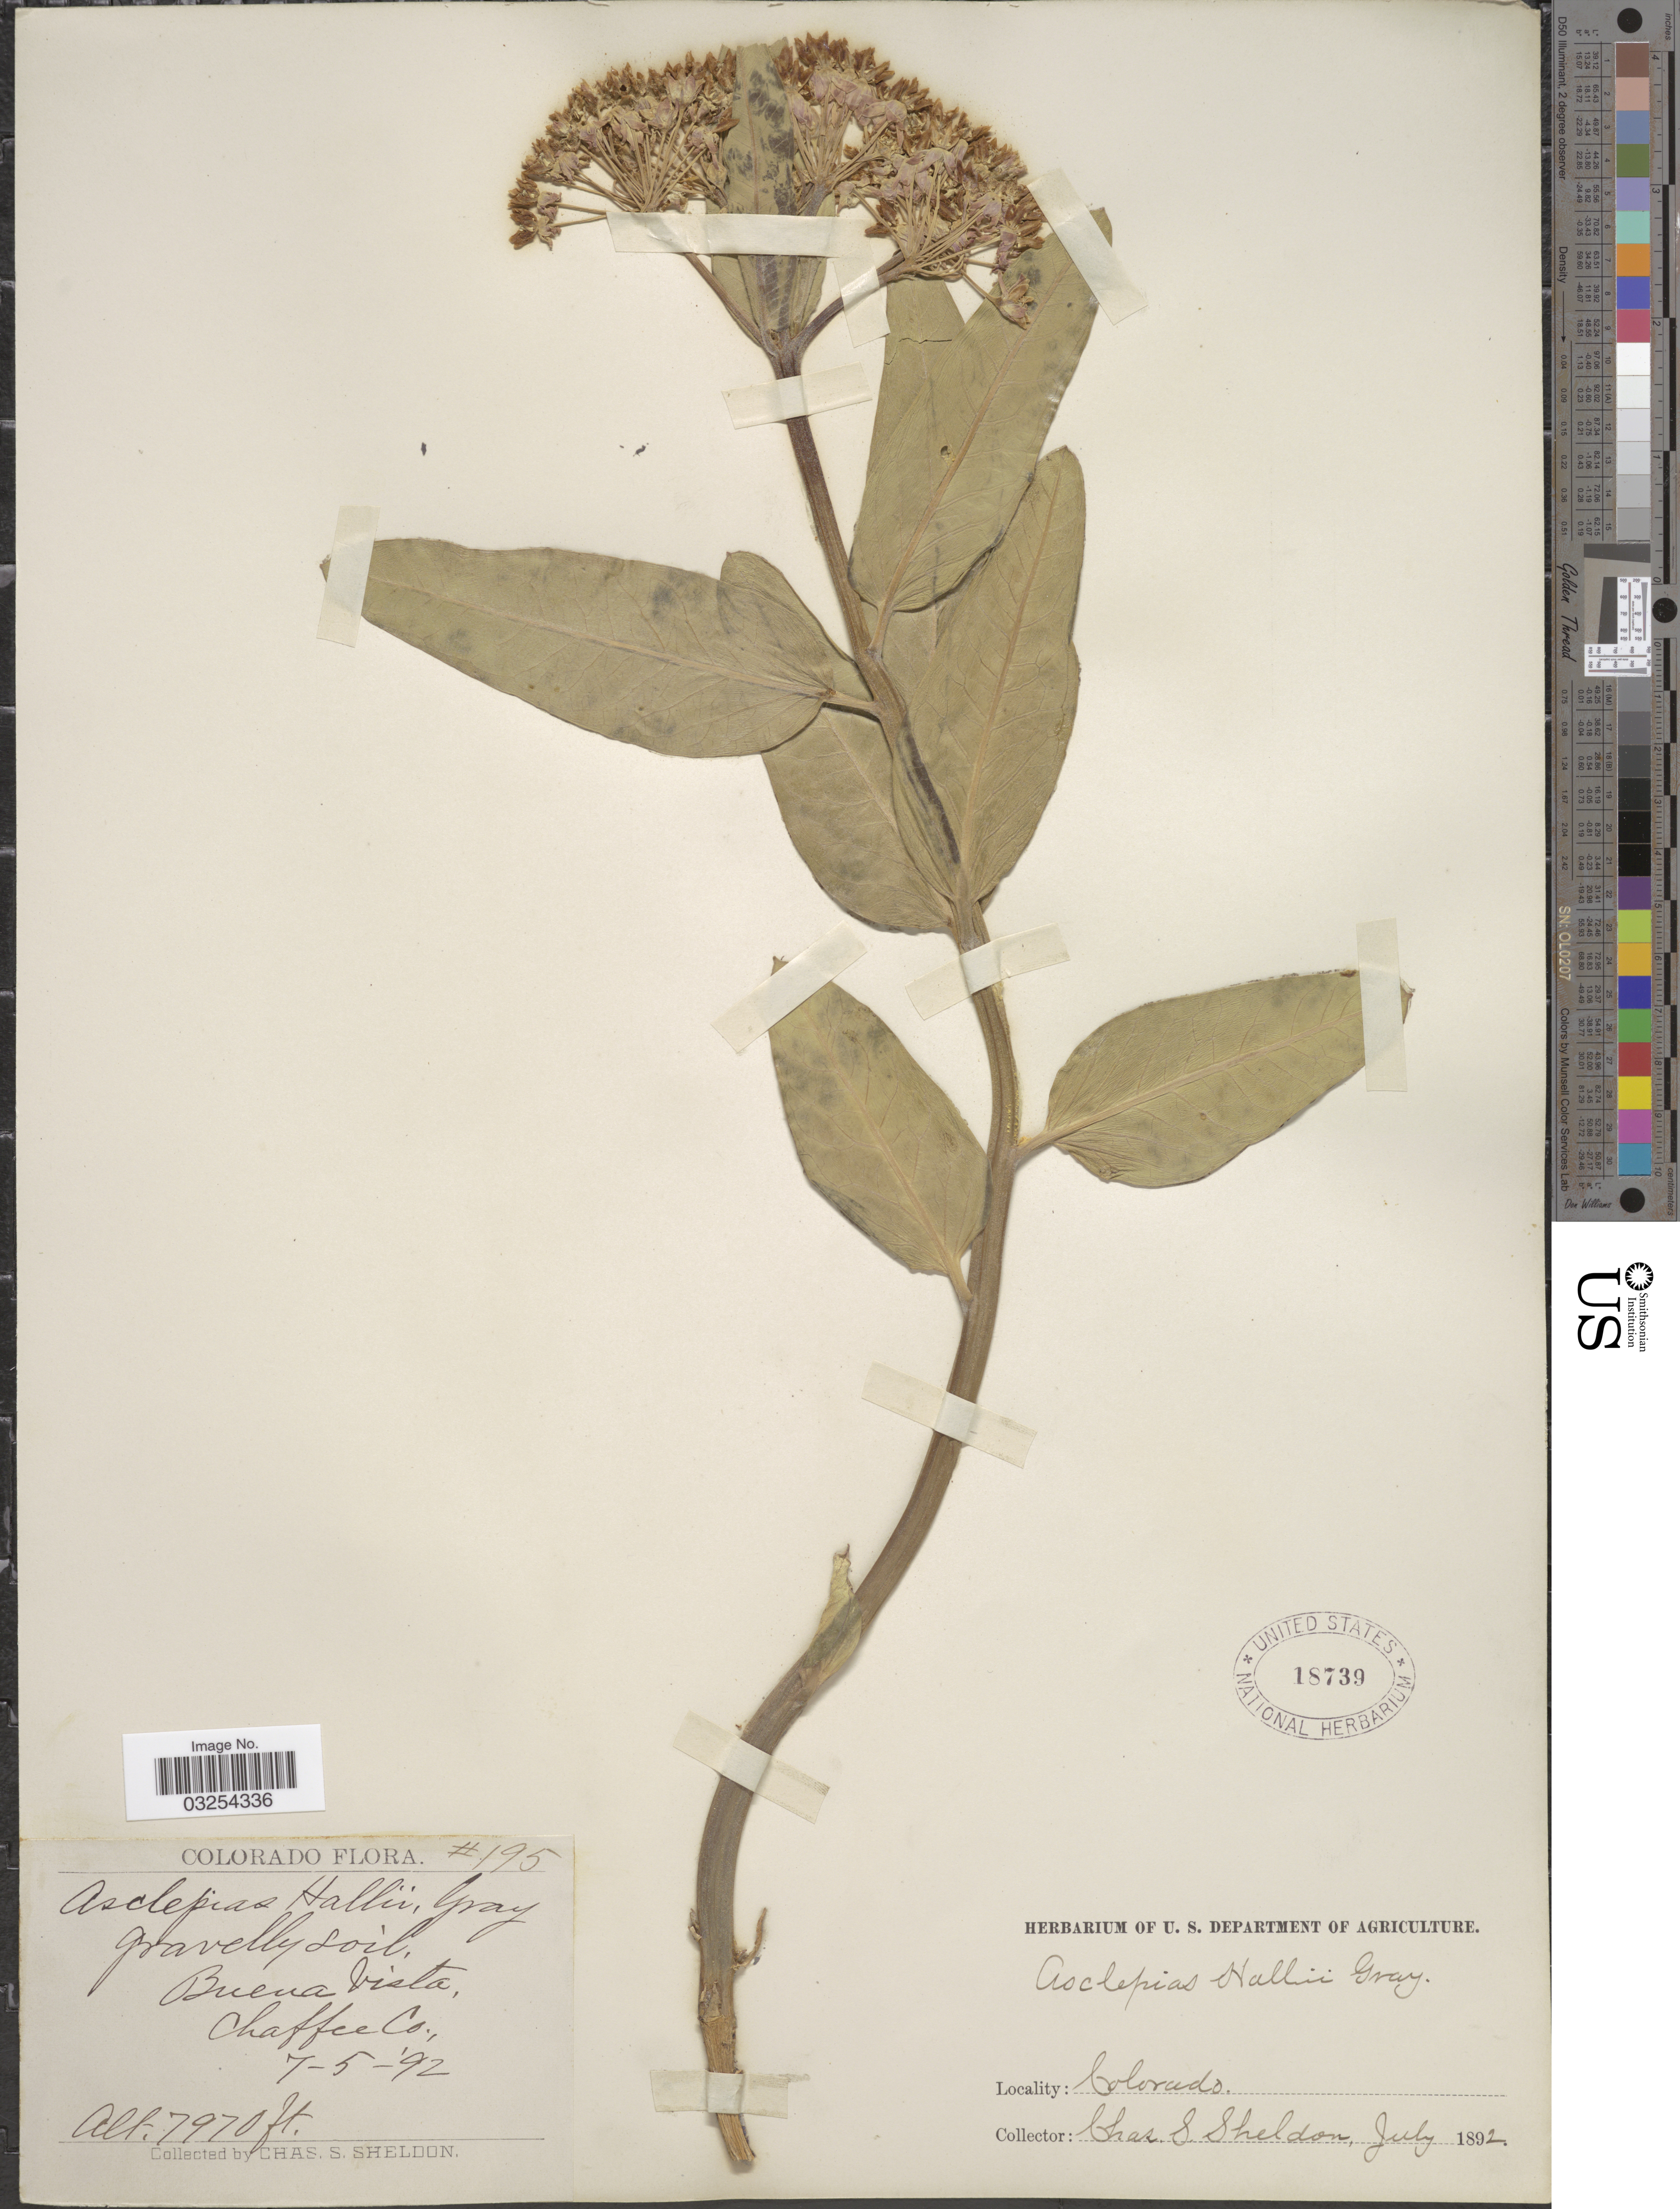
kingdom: Plantae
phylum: Tracheophyta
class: Magnoliopsida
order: Gentianales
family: Apocynaceae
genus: Asclepias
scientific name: Asclepias hallii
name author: A. Gray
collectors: C. S. Sheldon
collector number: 195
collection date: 1892-07-05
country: United States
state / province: Colorado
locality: Buena Vista, Chaffee Co.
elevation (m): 2429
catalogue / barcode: US 18739